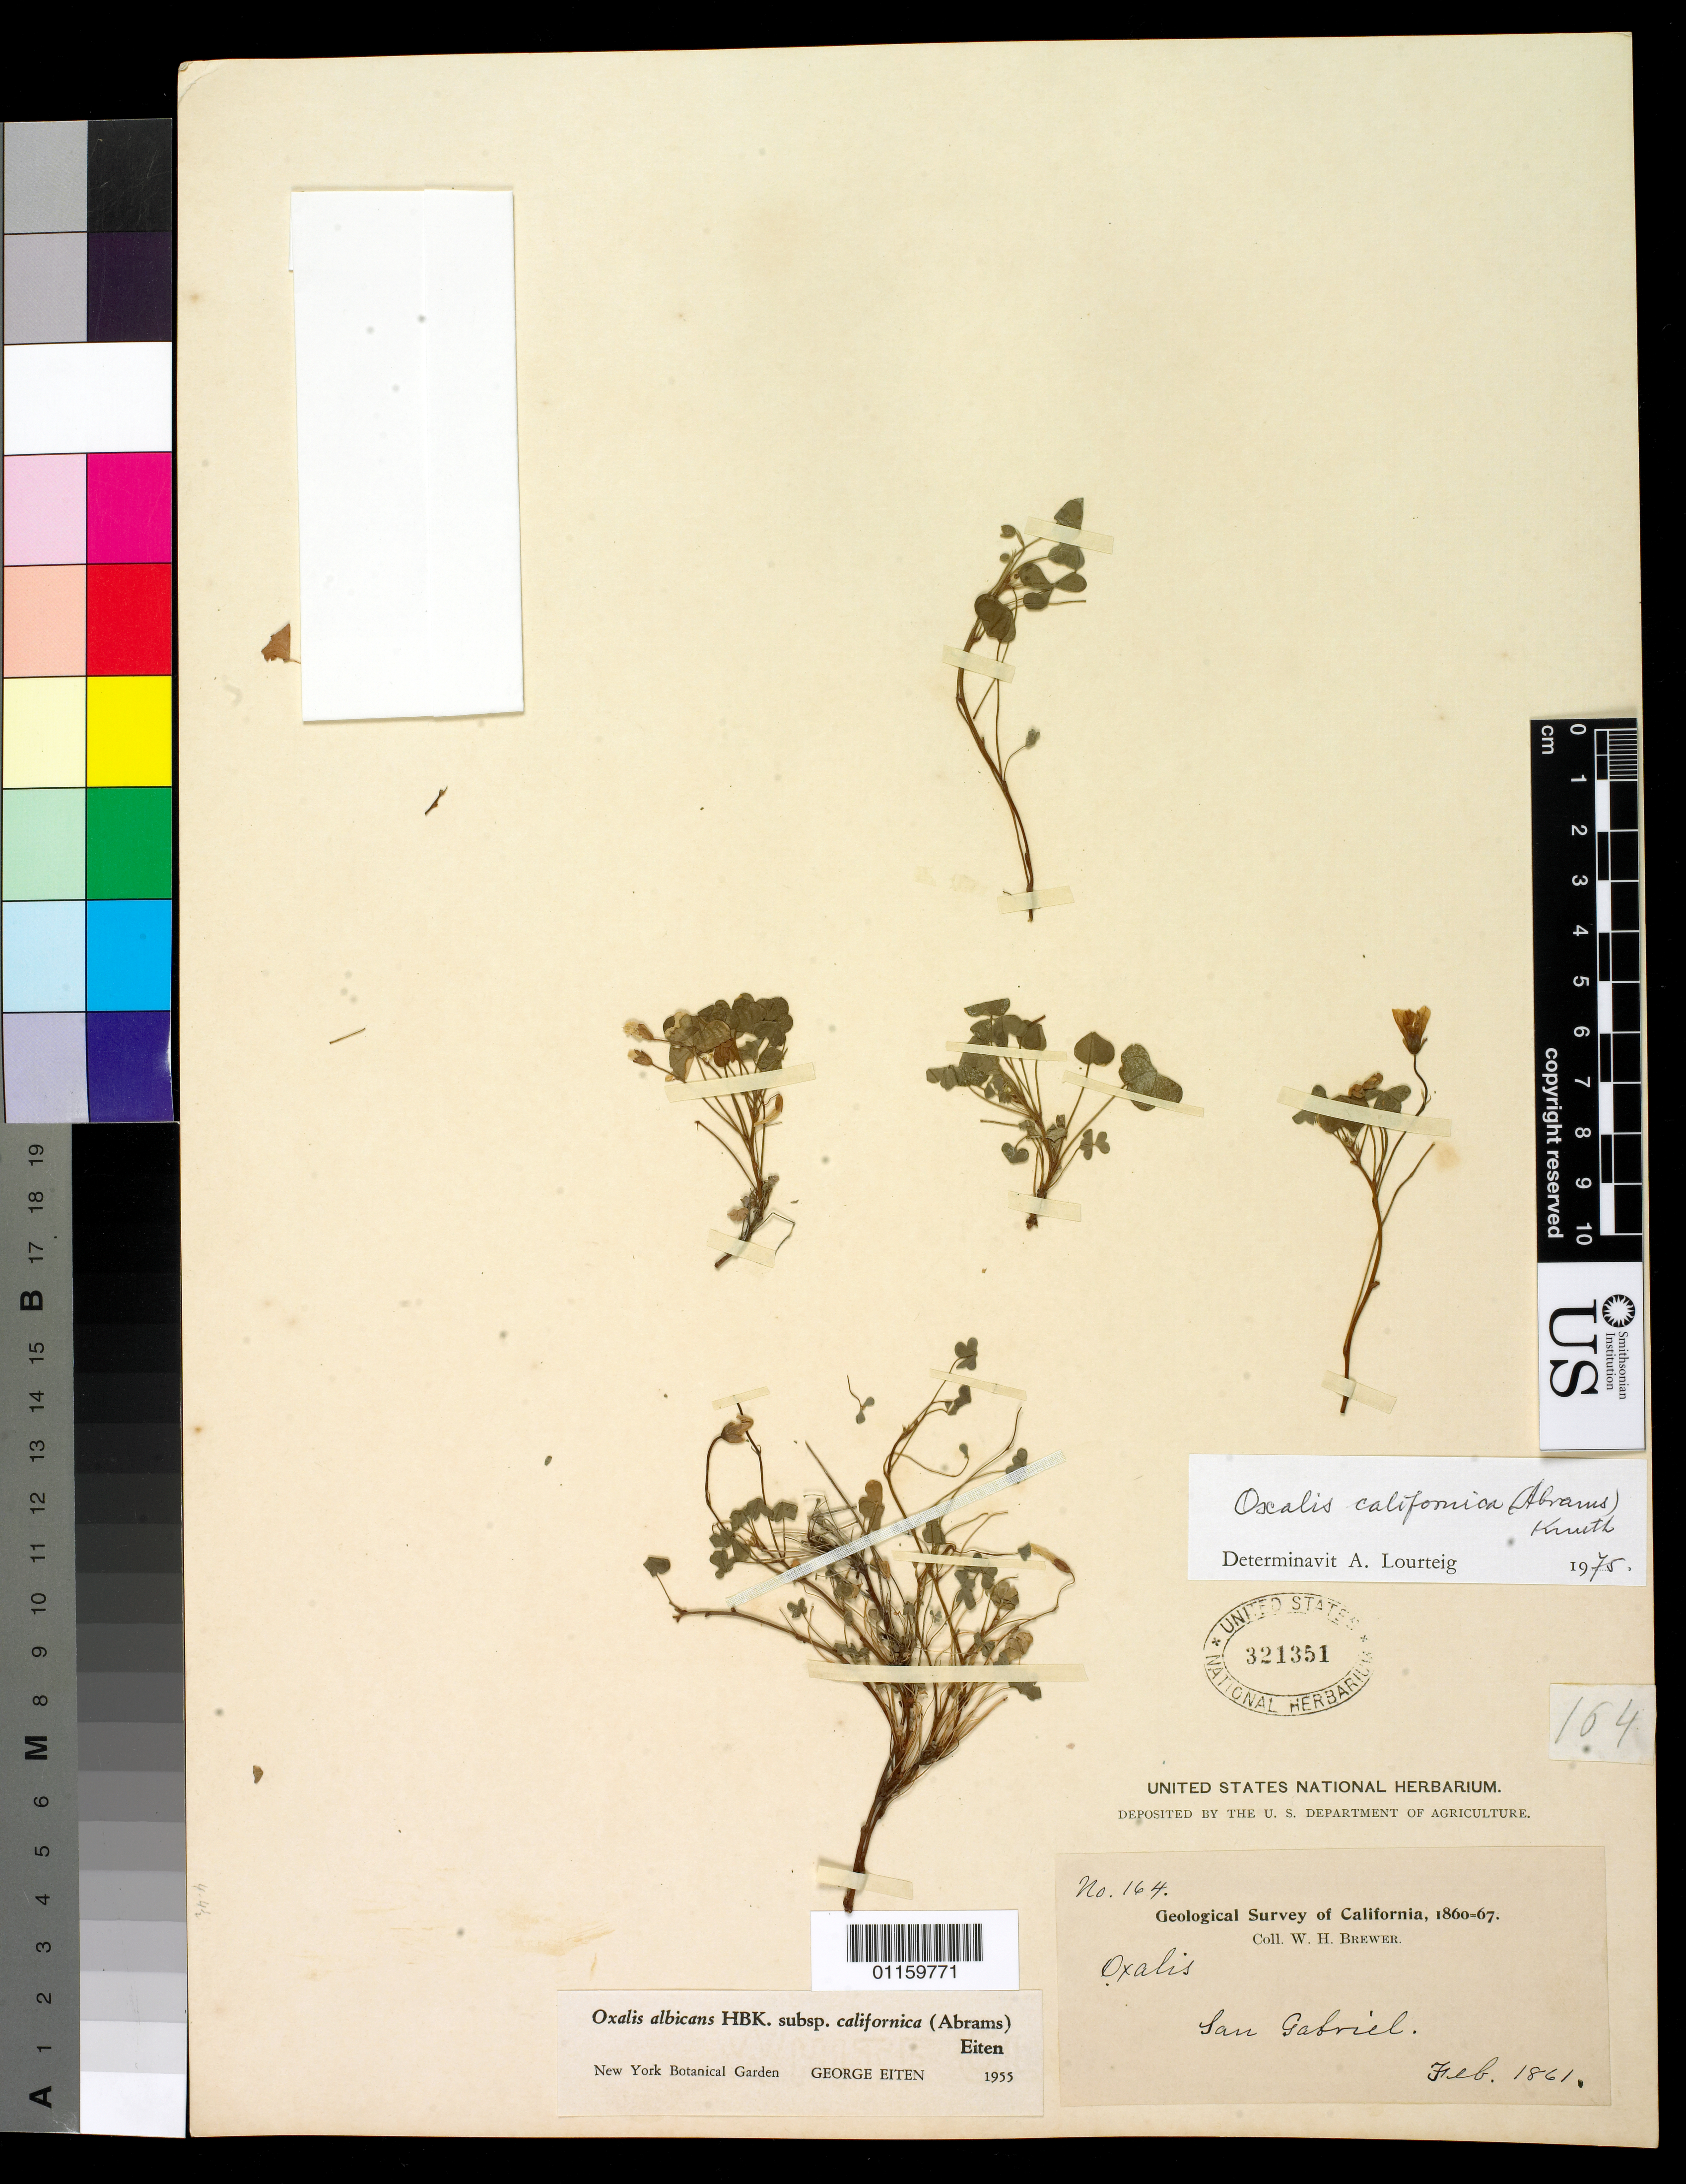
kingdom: Plantae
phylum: Tracheophyta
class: Magnoliopsida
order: Oxalidales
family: Oxalidaceae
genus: Oxalis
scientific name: Oxalis californica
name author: (Abrams) R. Knuth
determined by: Lourteig, A.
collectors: W. H. Brewer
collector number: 164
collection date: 1861-02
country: United States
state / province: California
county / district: Los Angeles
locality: San Gabriel.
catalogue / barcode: US 321351